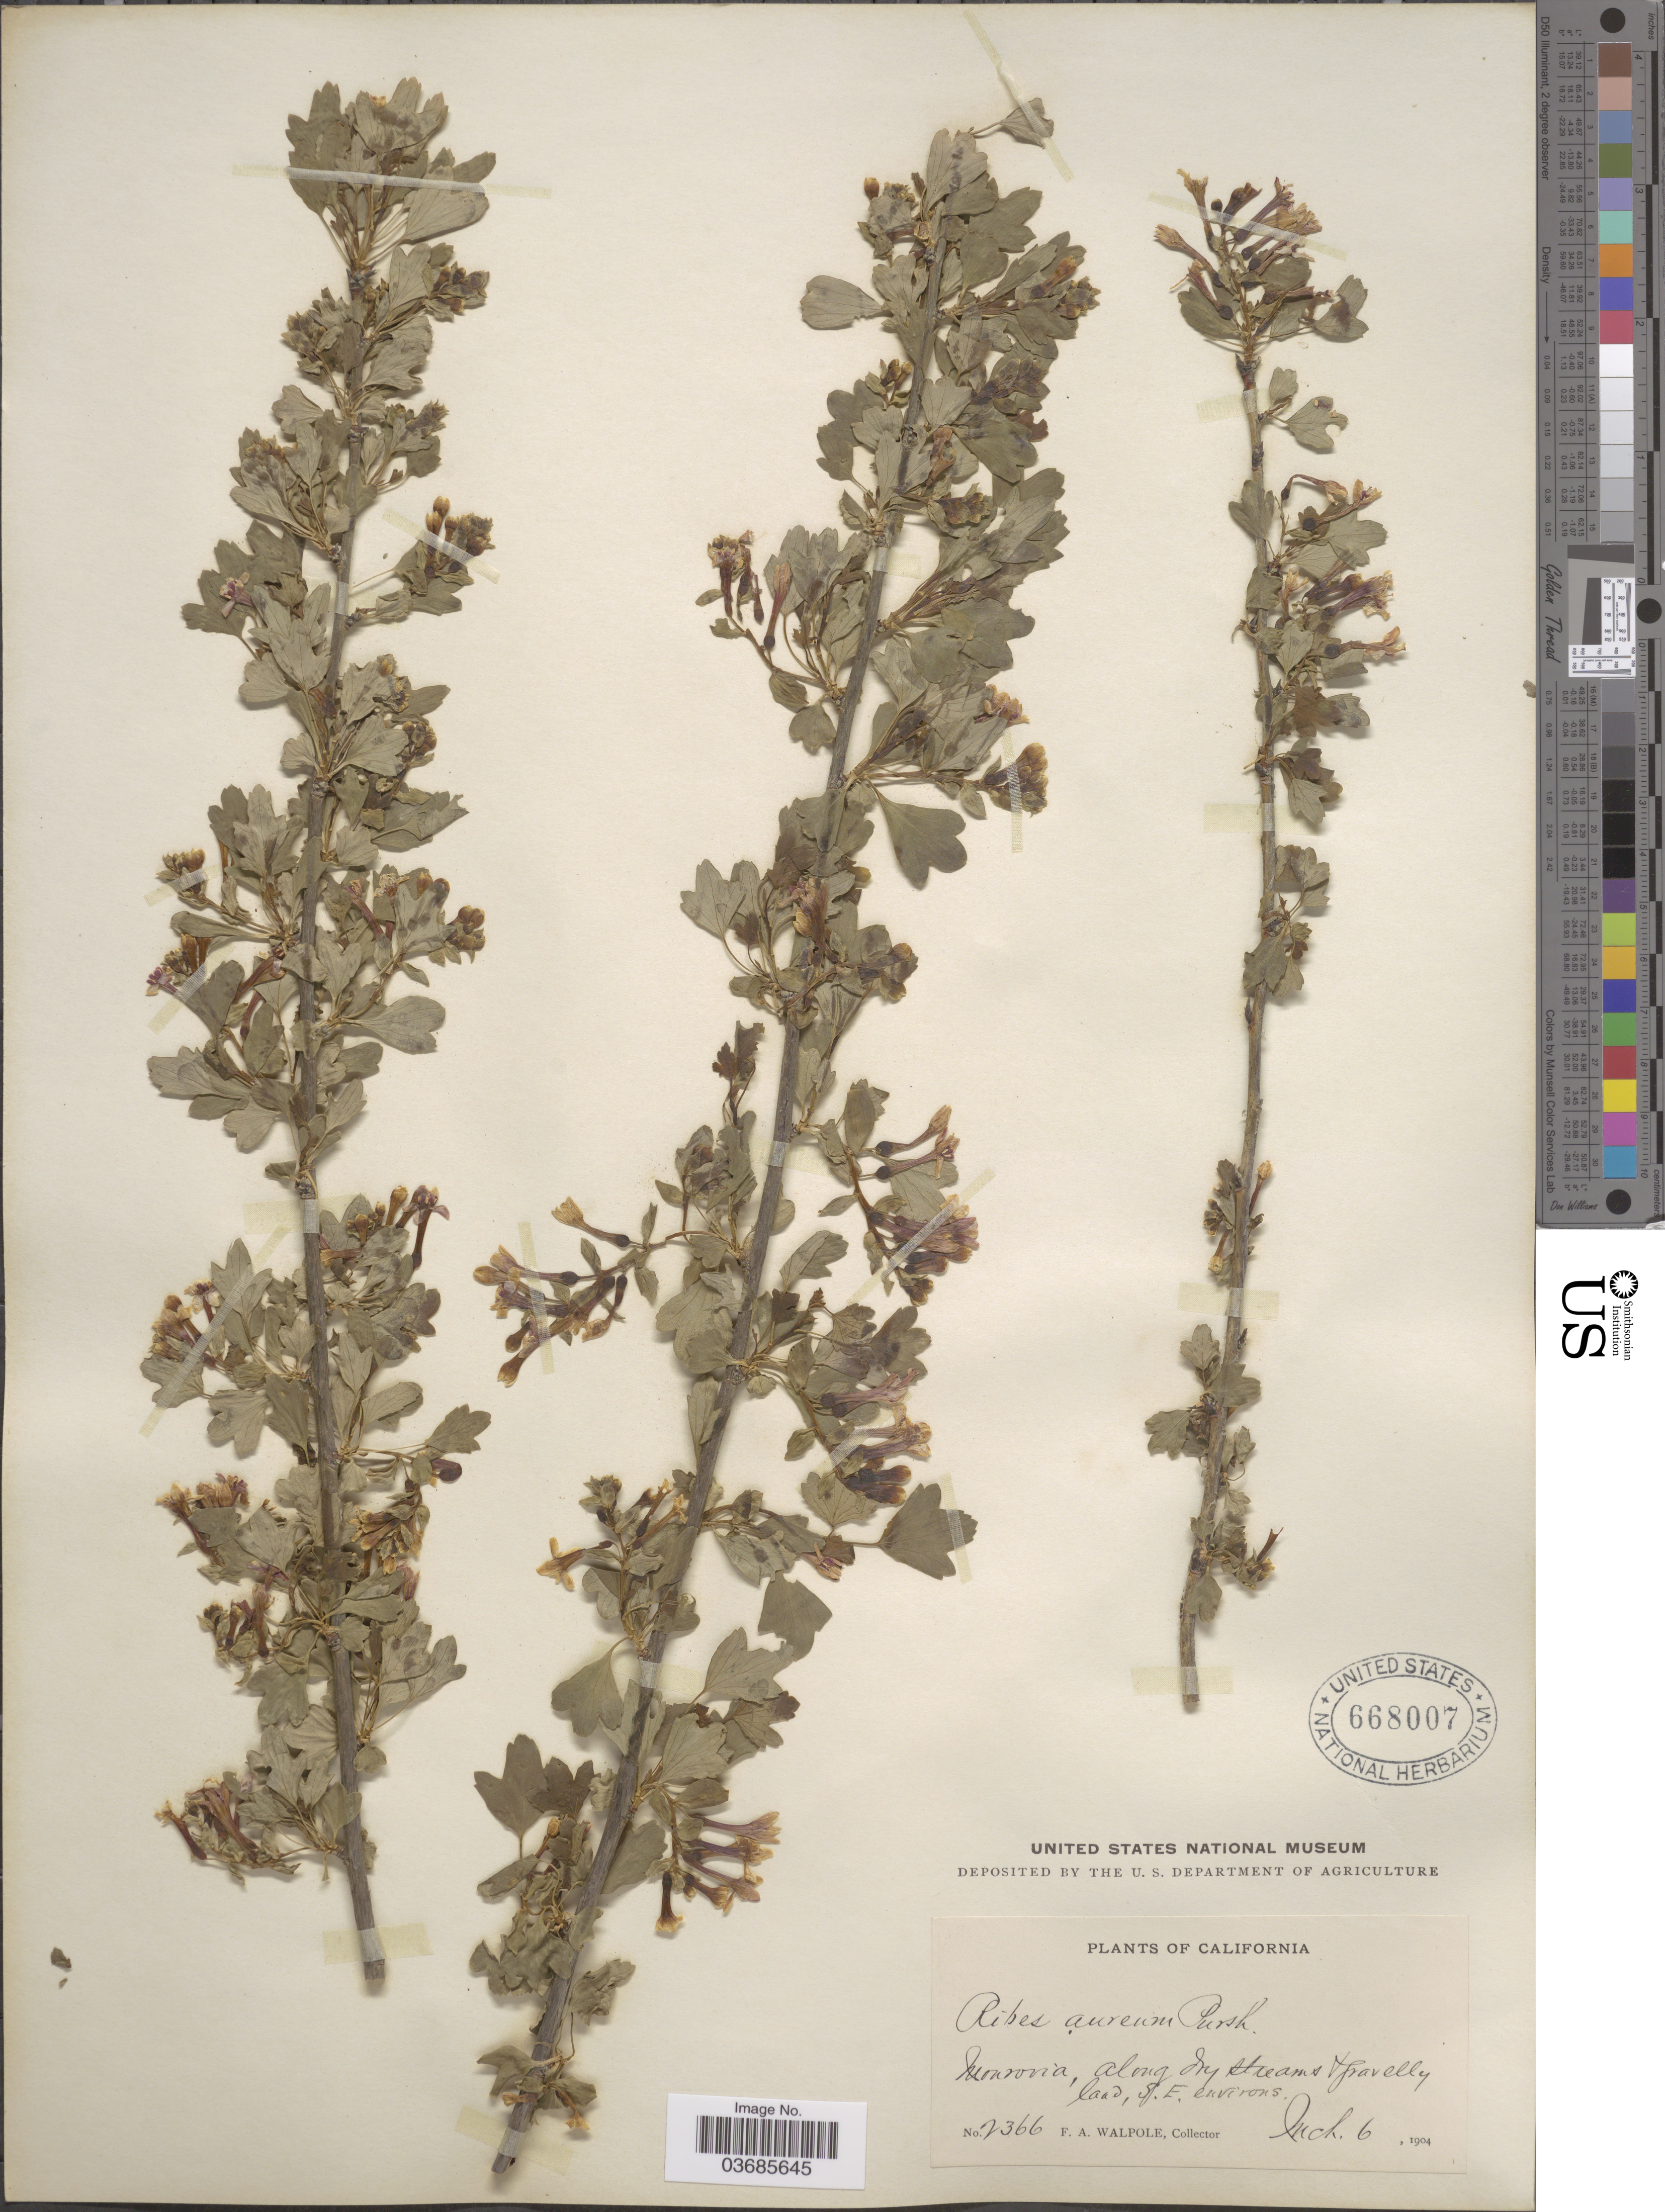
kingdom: Plantae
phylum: Tracheophyta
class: Magnoliopsida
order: Saxifragales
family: Grossulariaceae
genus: Ribes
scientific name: Ribes aureum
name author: Pursh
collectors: F. Walpole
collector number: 2366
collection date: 1904-03-06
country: United States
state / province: California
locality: Monrovia, along dry streams & gravelly land, S.E. environs.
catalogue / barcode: US 668007